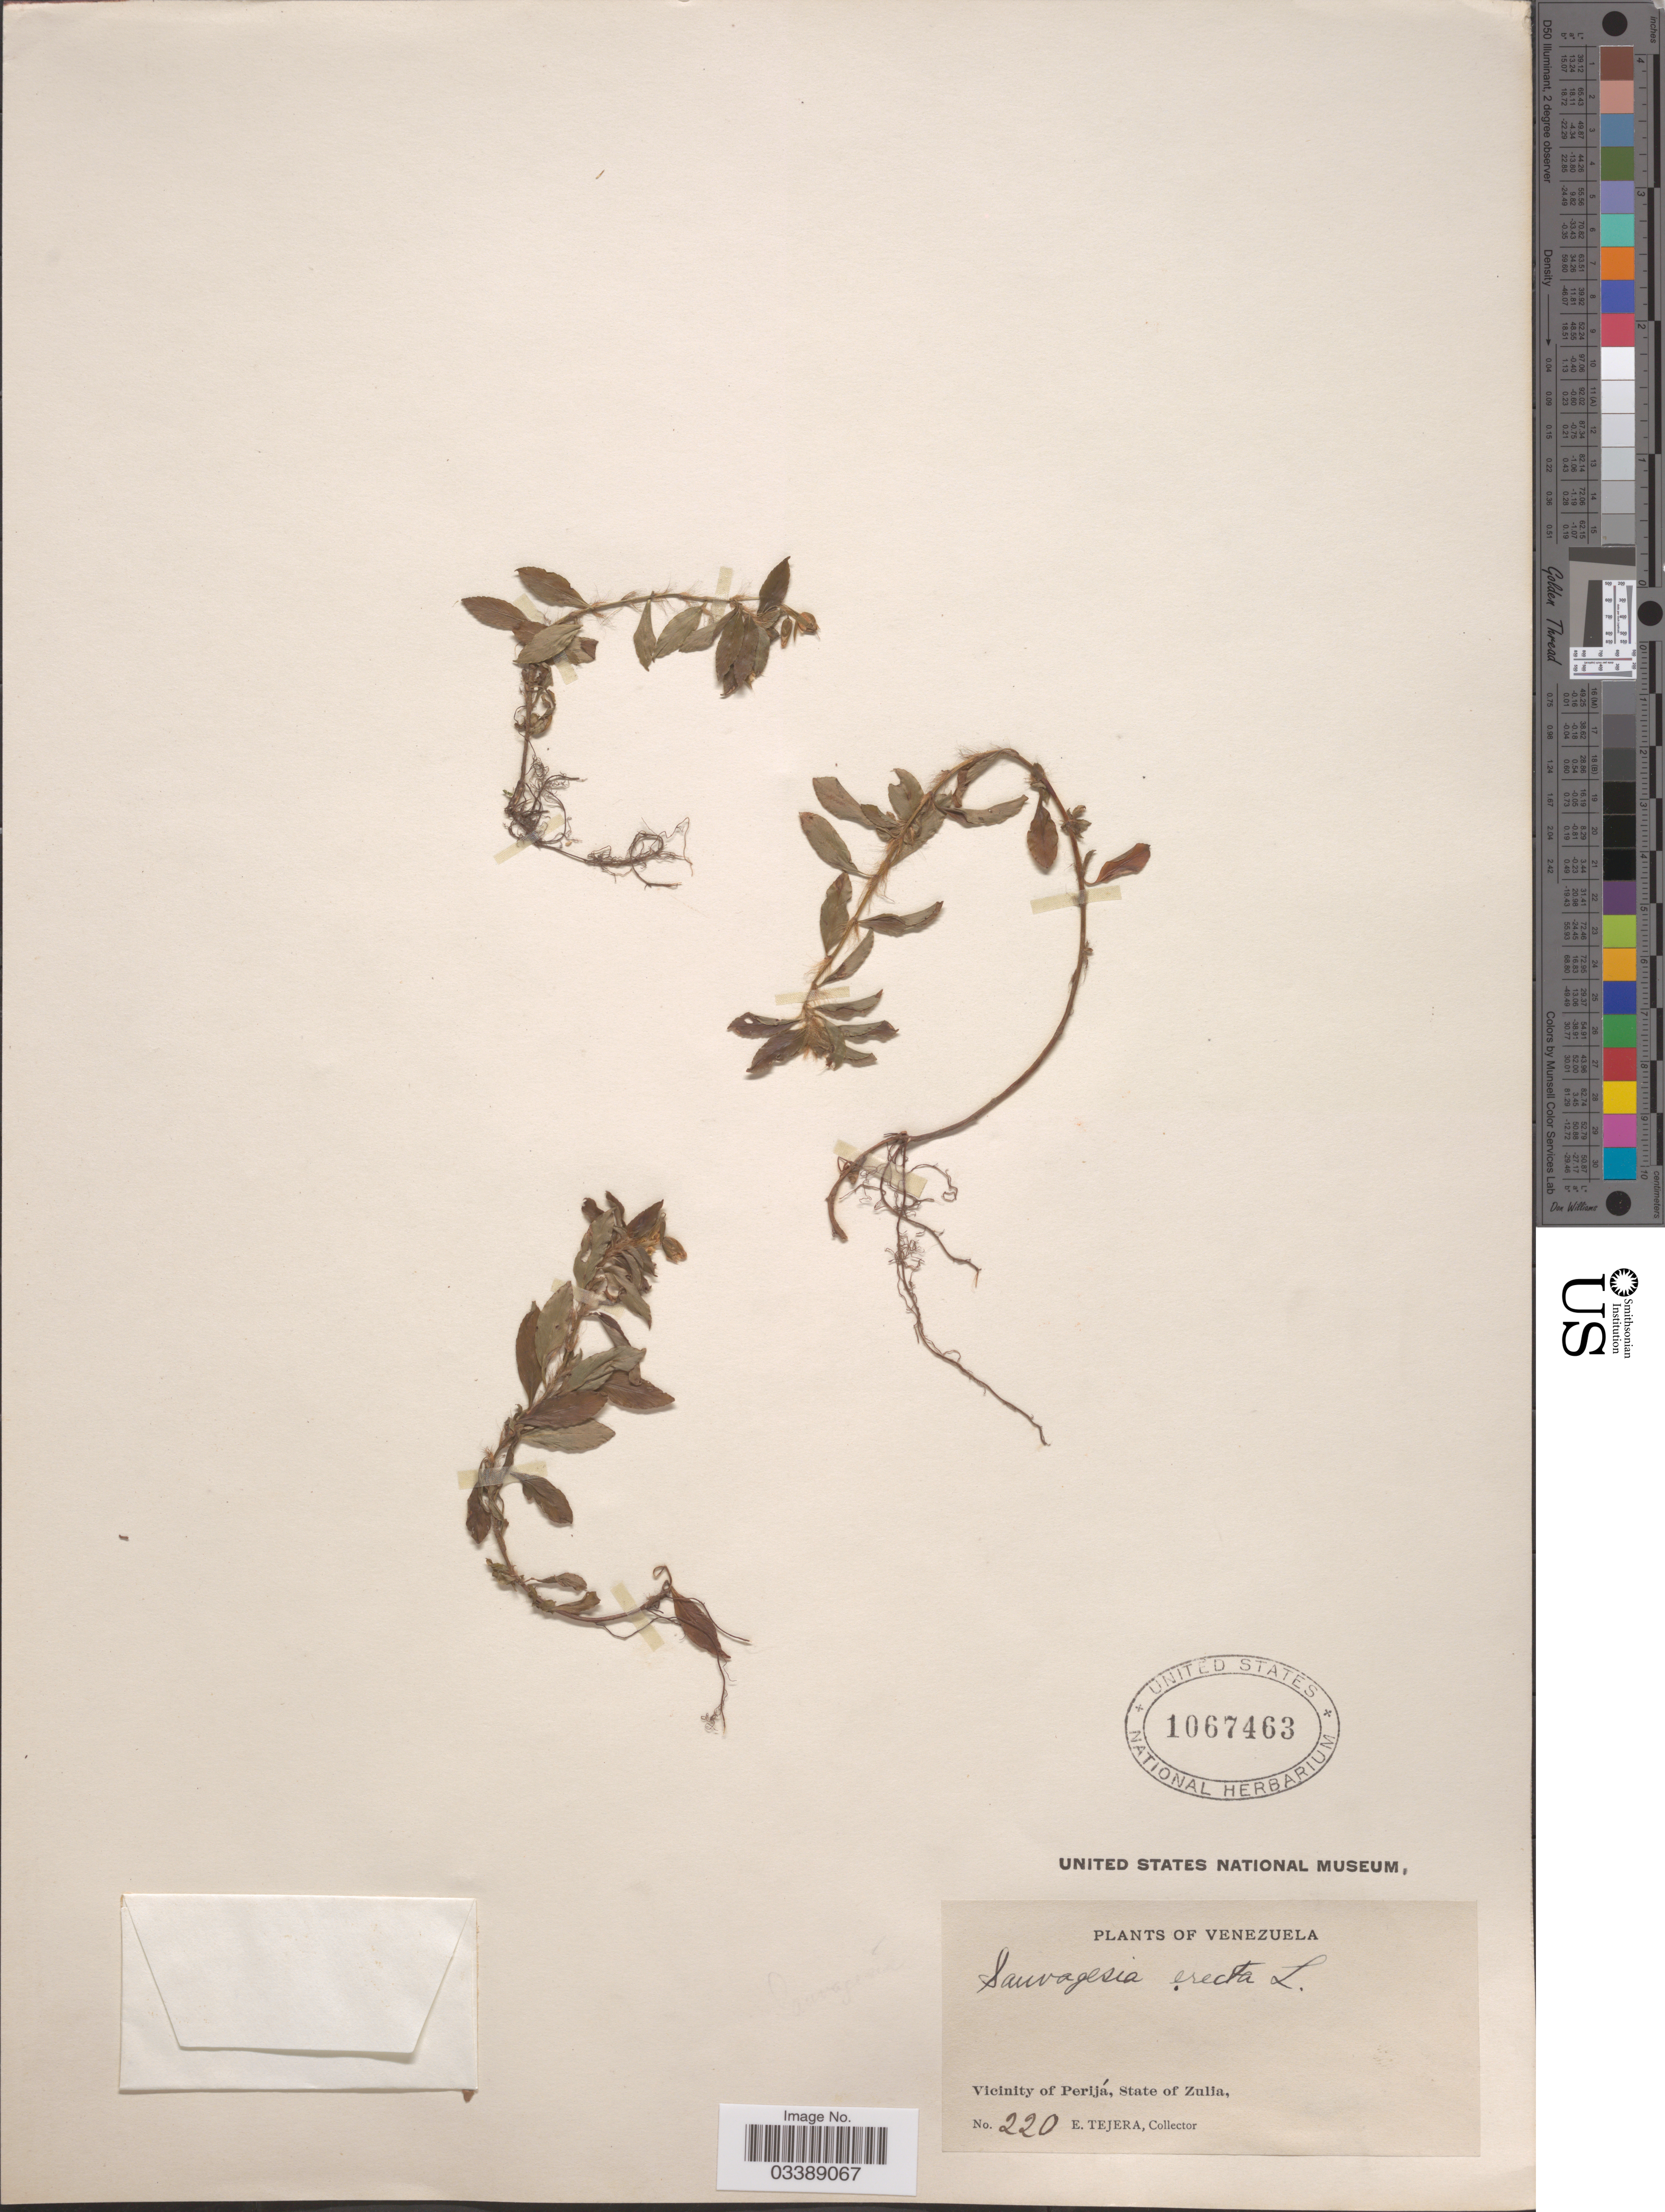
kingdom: Plantae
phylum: Tracheophyta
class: Magnoliopsida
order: Malpighiales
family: Ochnaceae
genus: Sauvagesia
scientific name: Sauvagesia erecta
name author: L.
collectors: E. Tejera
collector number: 220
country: Venezuela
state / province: Zulia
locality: Vicinity of Perijá.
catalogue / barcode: US 1067463